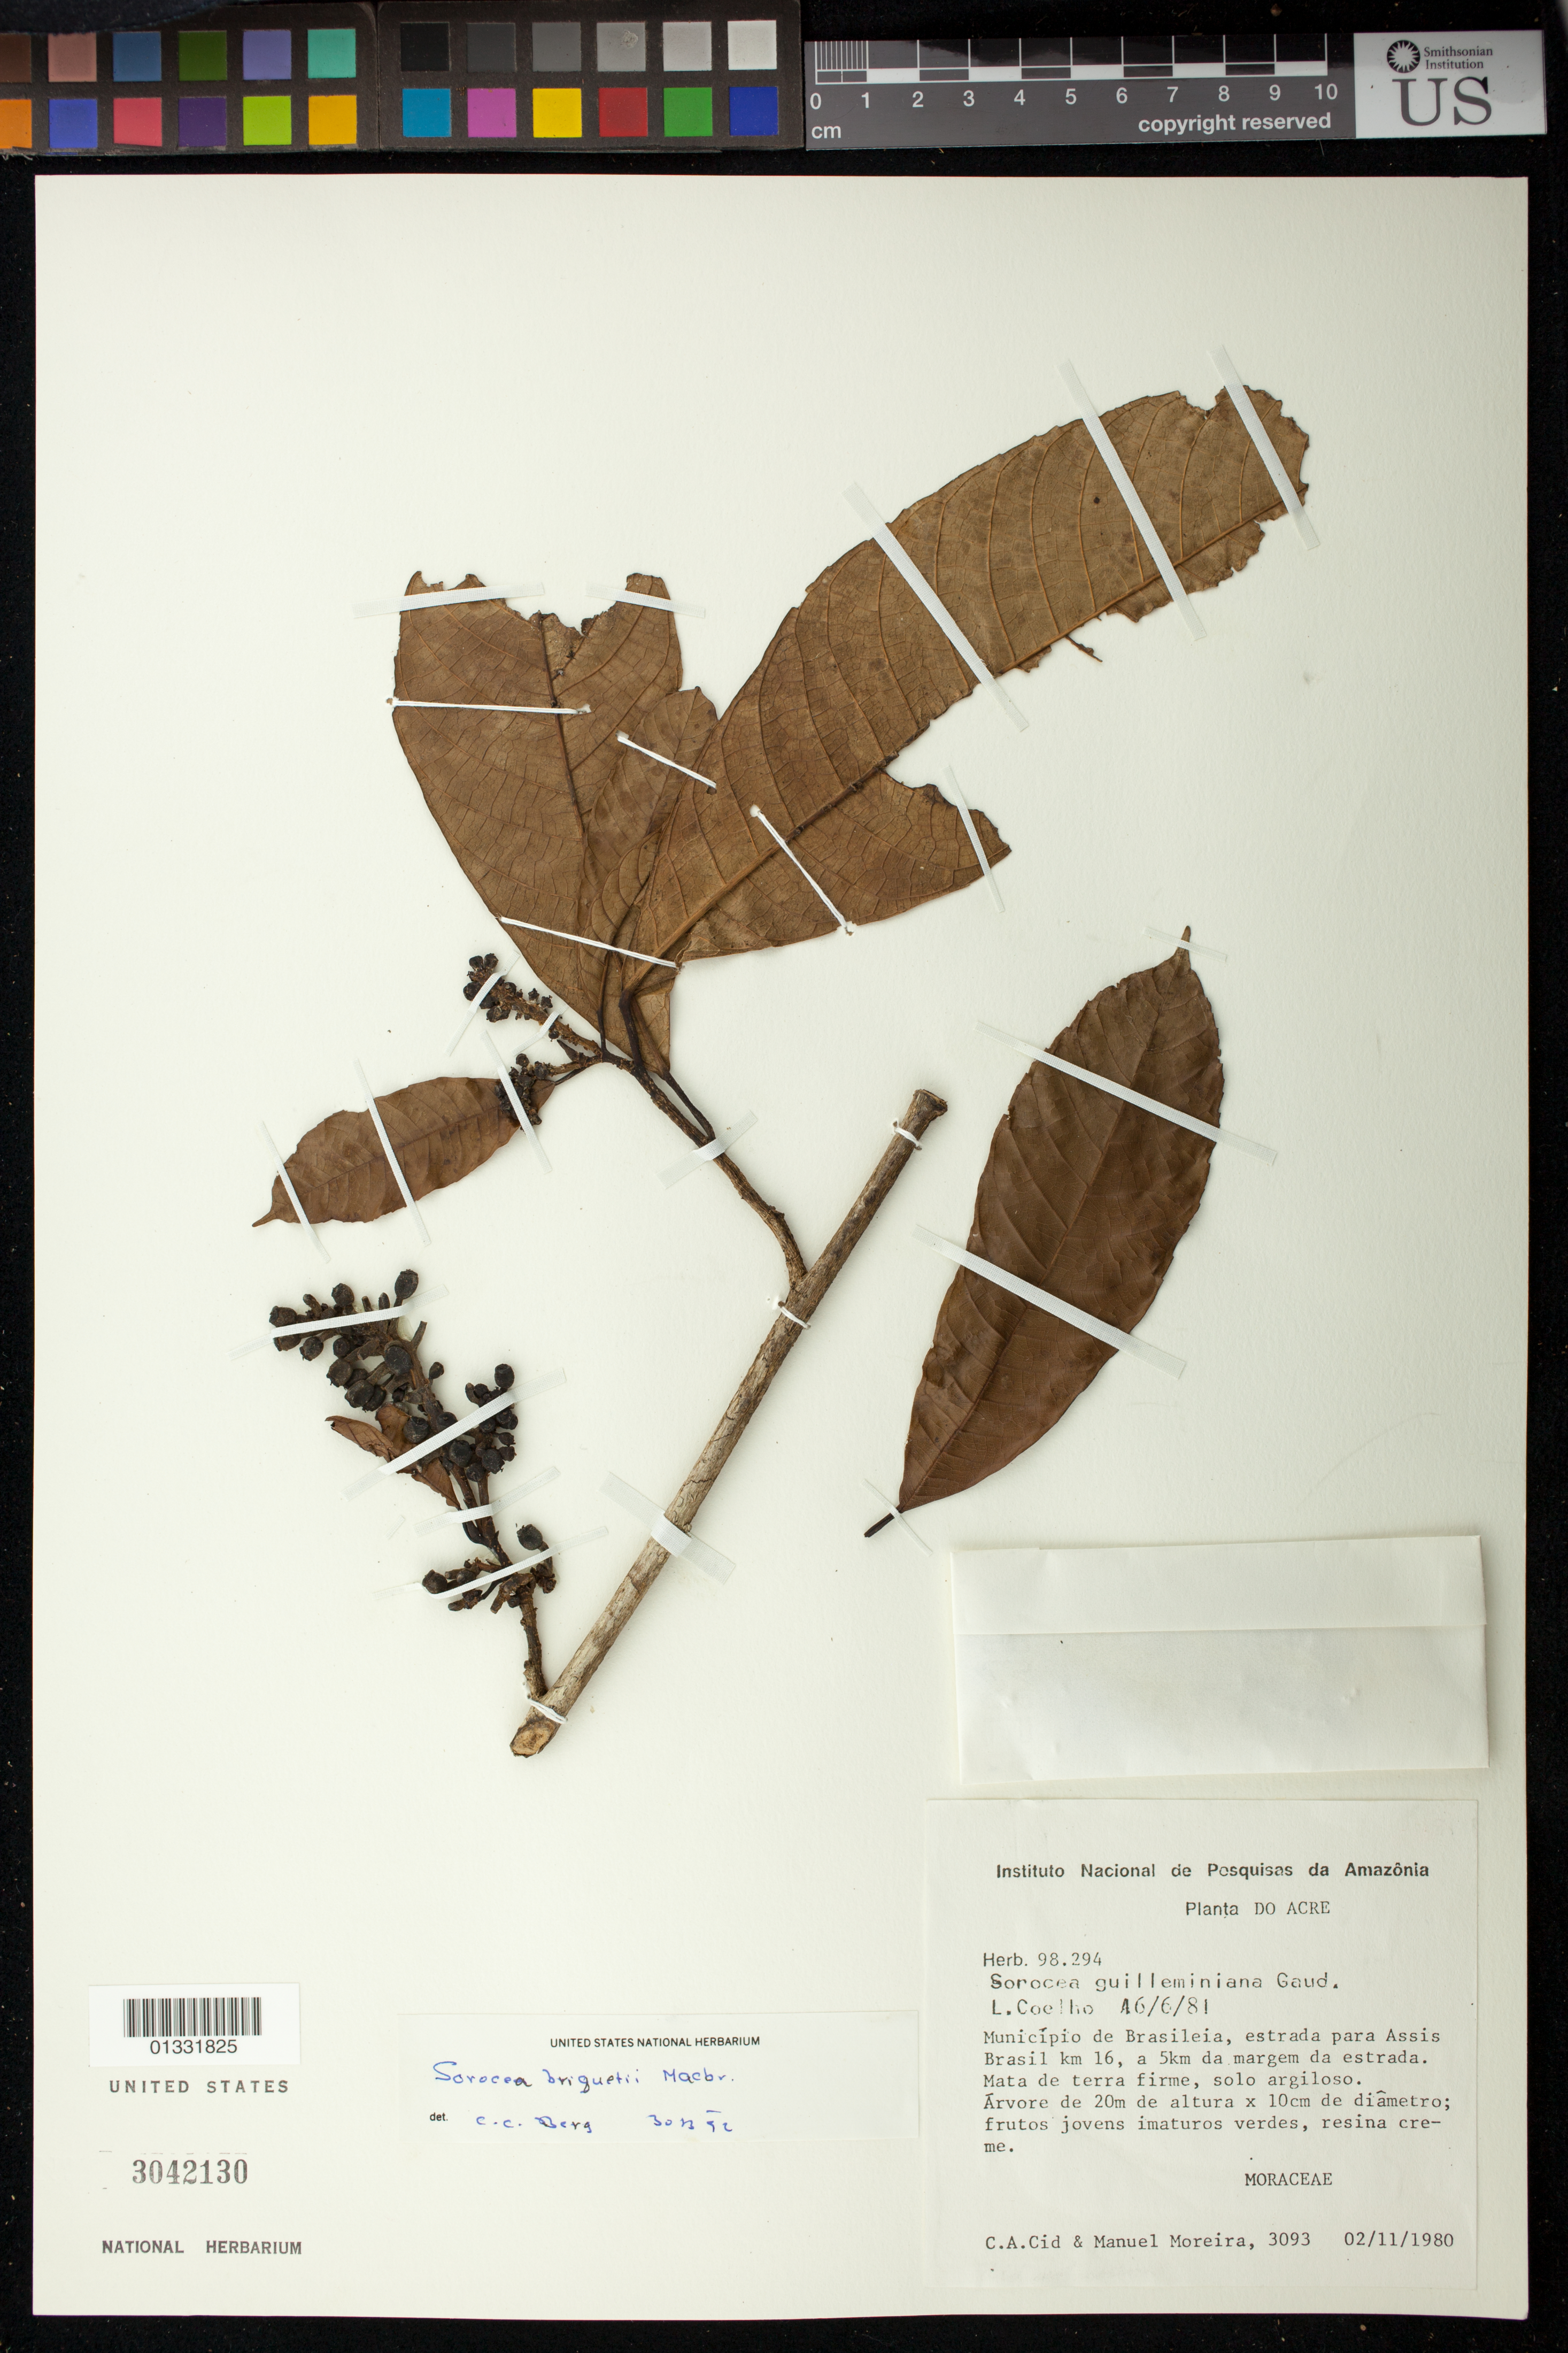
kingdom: Plantae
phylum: Tracheophyta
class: Magnoliopsida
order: Rosales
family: Moraceae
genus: Sorocea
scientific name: Sorocea briquetii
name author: J.F. Macbr.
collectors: C. A. Cid Ferreira & M. Moreira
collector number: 3093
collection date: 1980-11-02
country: Brazil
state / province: Acre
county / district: Brasiléia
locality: Estrada para Assis Brasil km 16, a 5 km da margem da estrada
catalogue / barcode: US 3042130